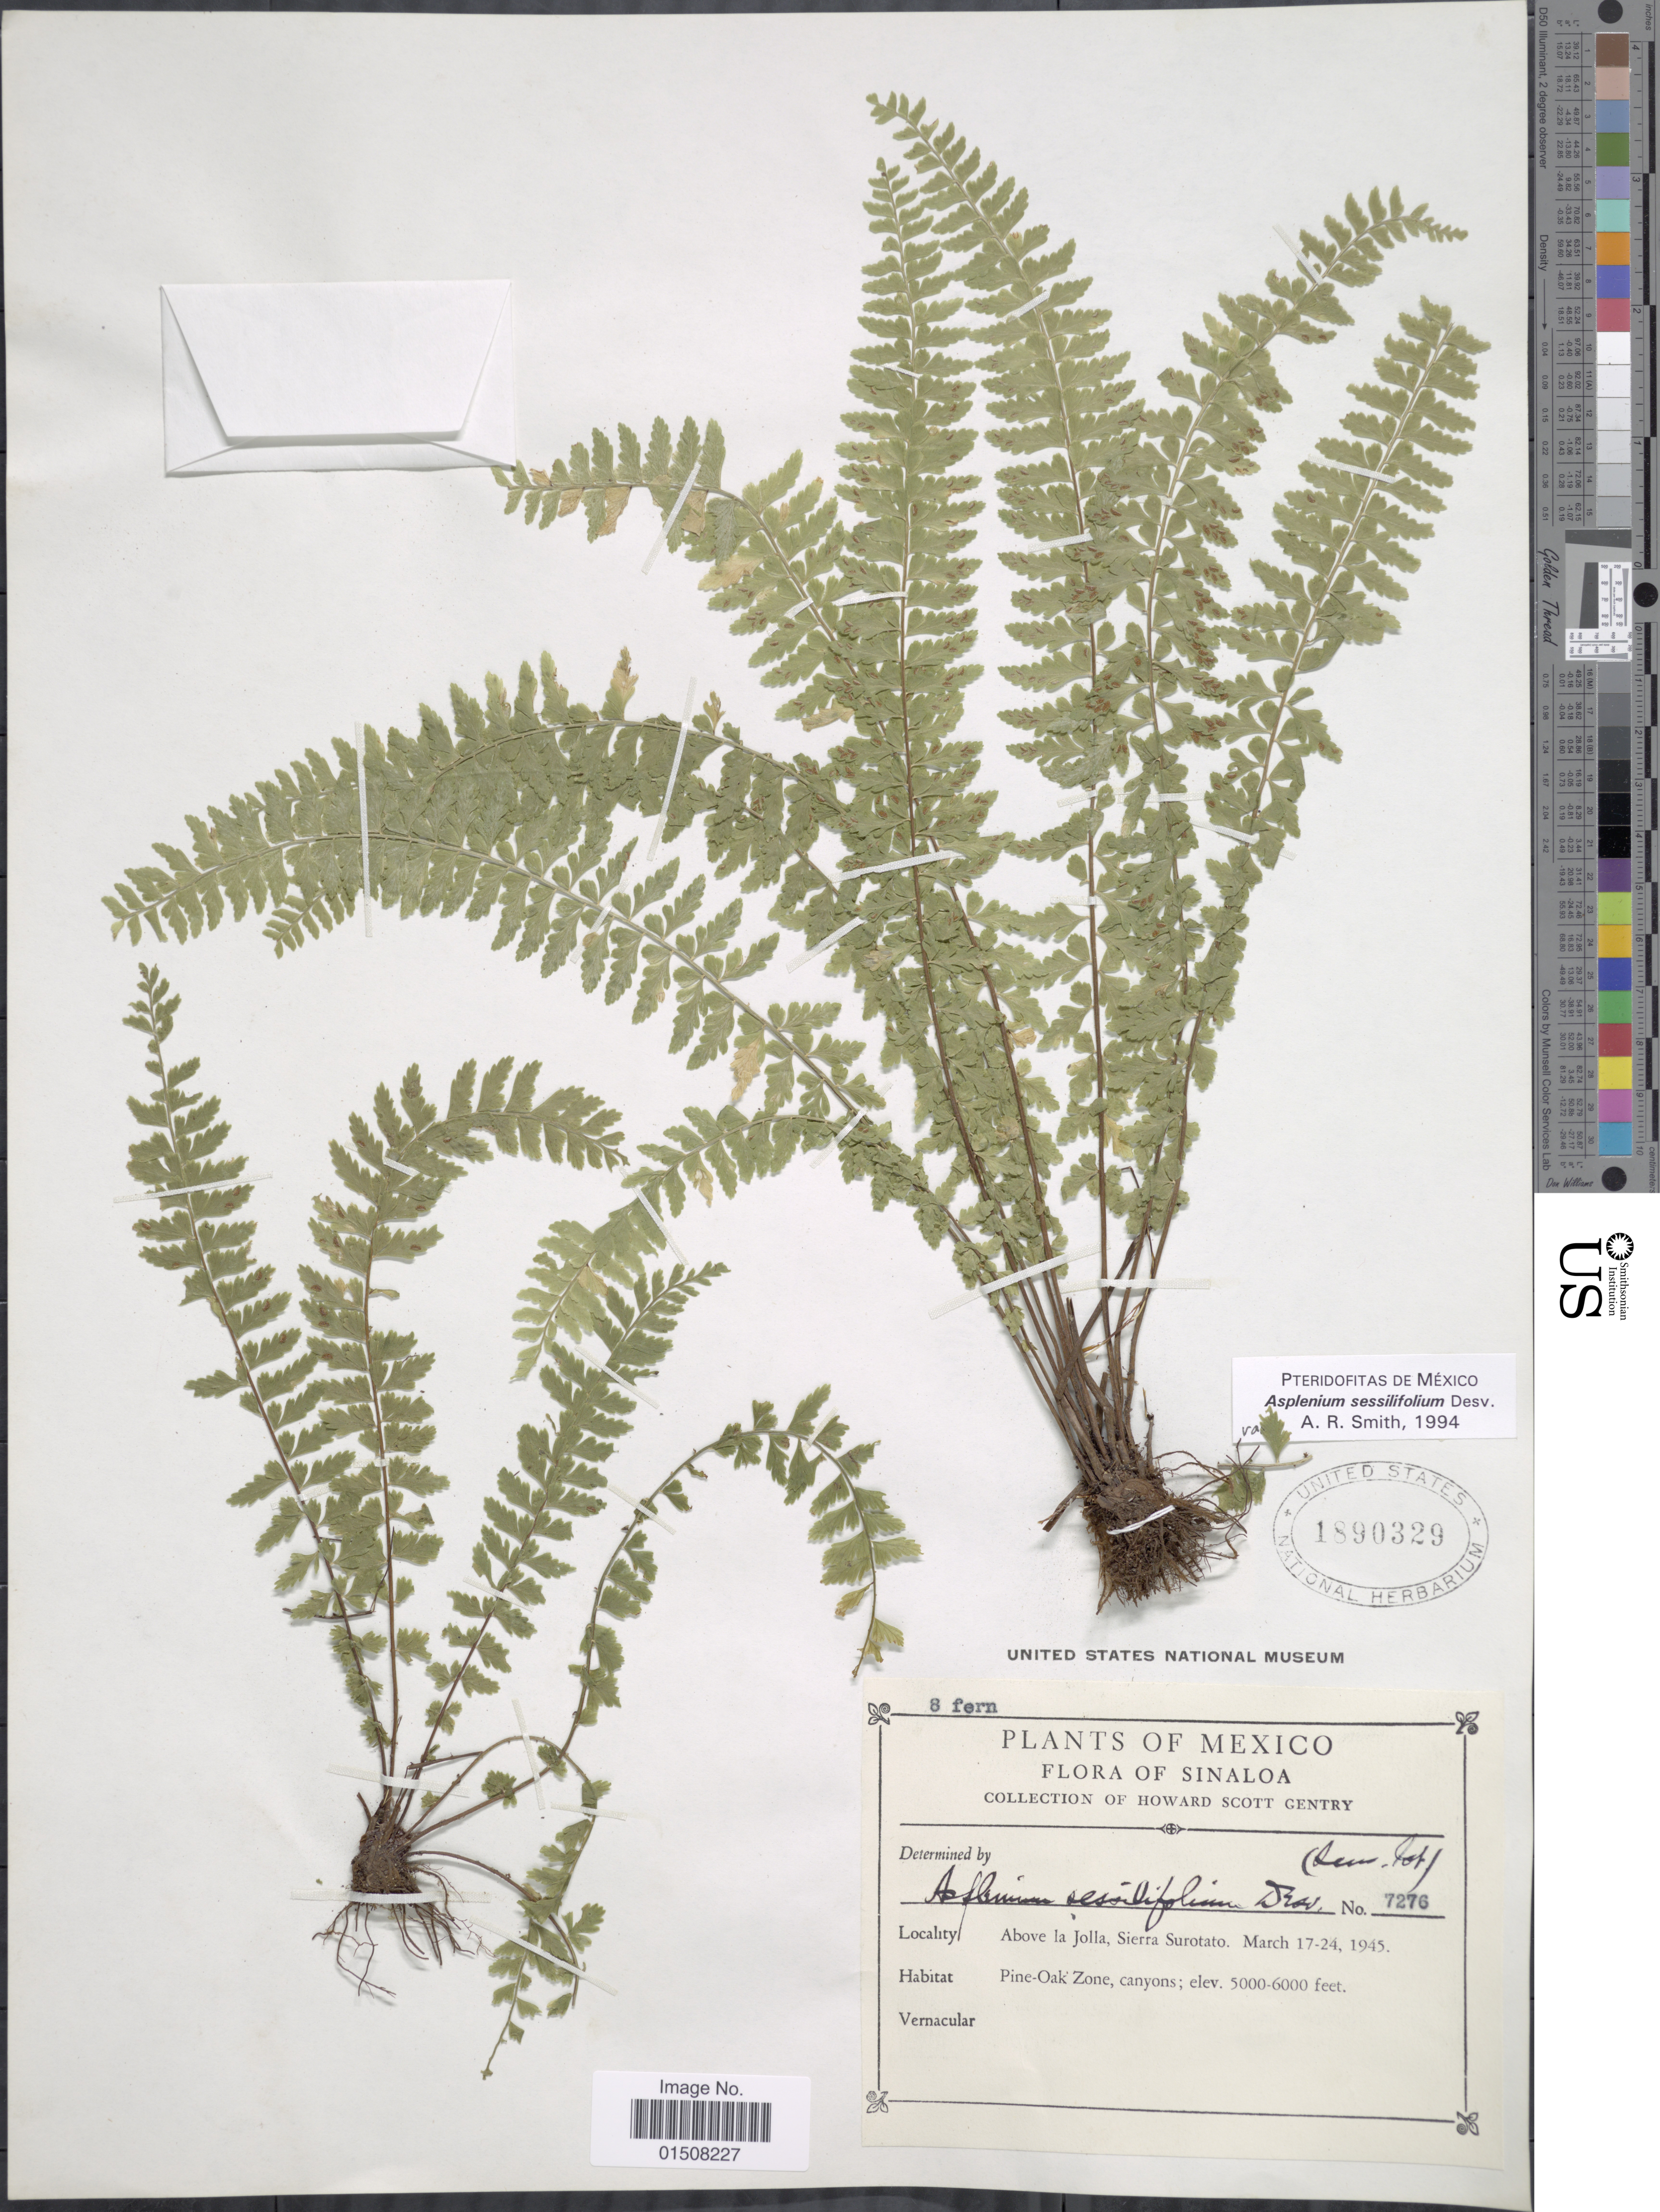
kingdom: Plantae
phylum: Tracheophyta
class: Polypodiopsida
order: Polypodiales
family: Aspleniaceae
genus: Asplenium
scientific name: Asplenium sessilifolium var. occidentale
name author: A.R. Sm.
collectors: H. S. Gentry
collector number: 7276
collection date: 1945-03-17/1945-03-24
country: Mexico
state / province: Sinaloa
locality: Above la Jolla, Sieera Surotato, pine oak-canyon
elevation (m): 1524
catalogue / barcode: US 1890329